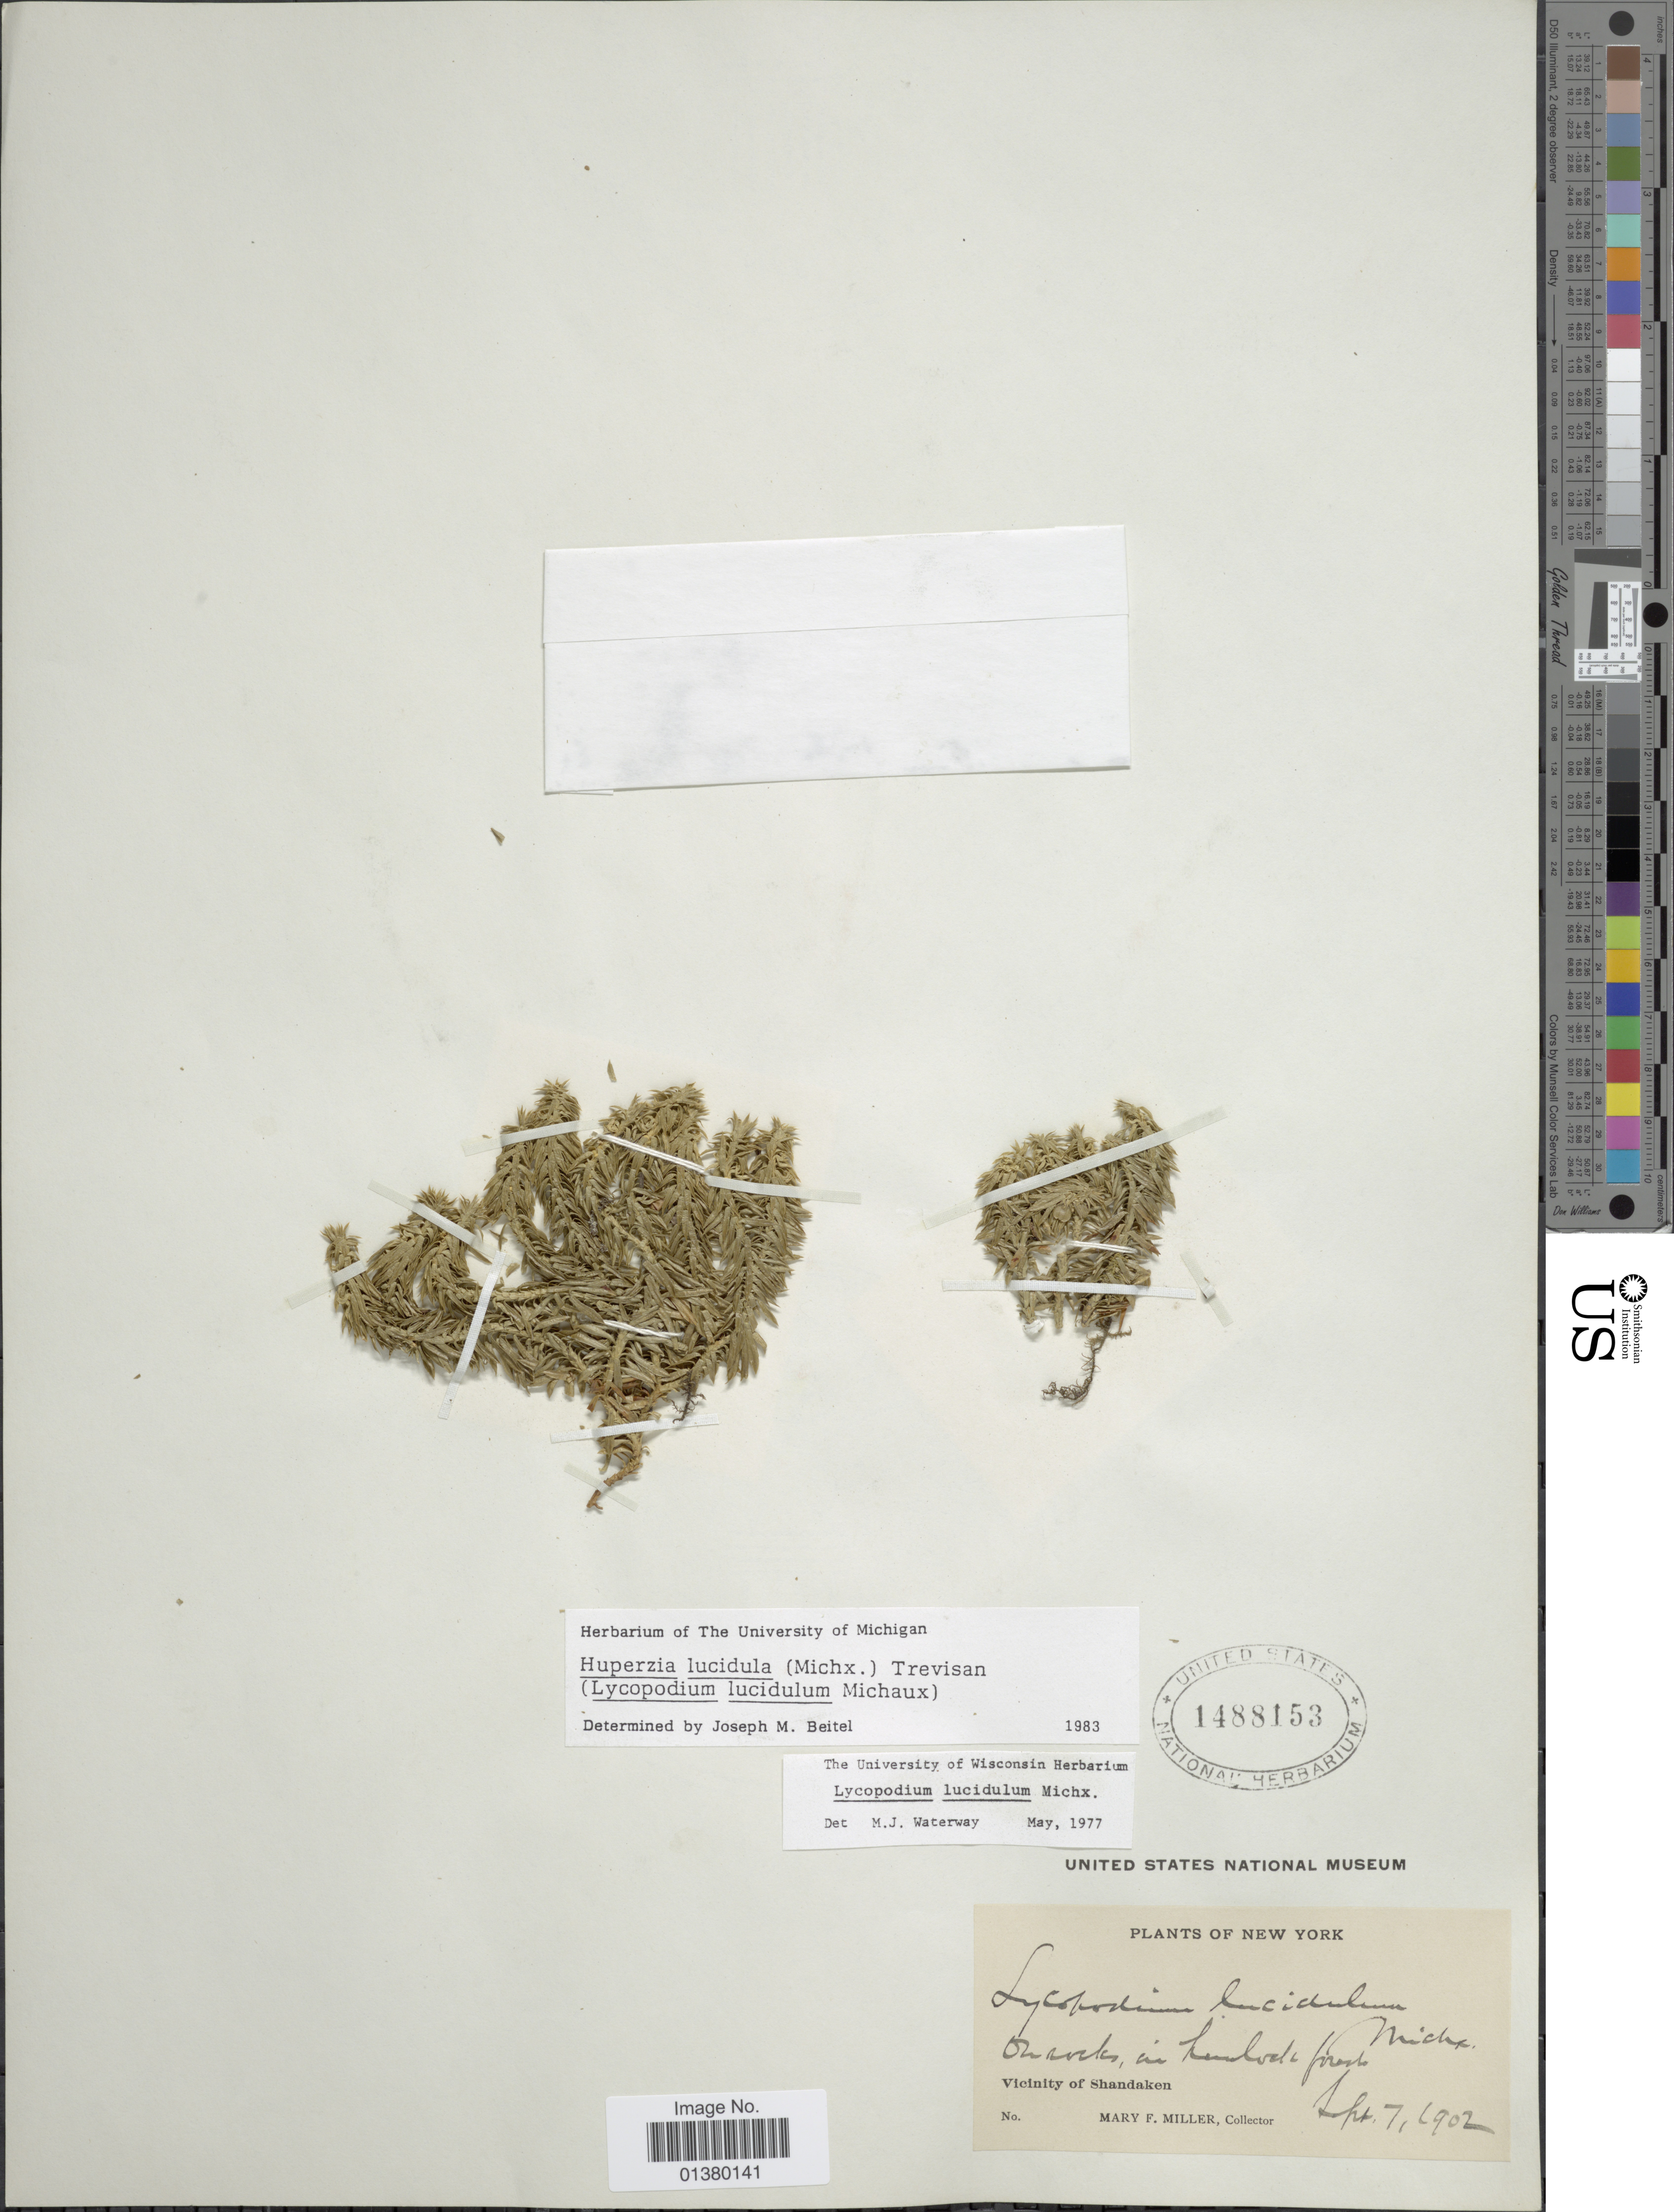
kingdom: Plantae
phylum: Tracheophyta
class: Lycopodiopsida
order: Lycopodiales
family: Lycopodiaceae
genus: Huperzia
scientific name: Huperzia lucidula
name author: (Michx.) Trevis.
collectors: M. F. Miller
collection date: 1902-09-07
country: United States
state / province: New York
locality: Vicinity of Shandaken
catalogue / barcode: US 1488153